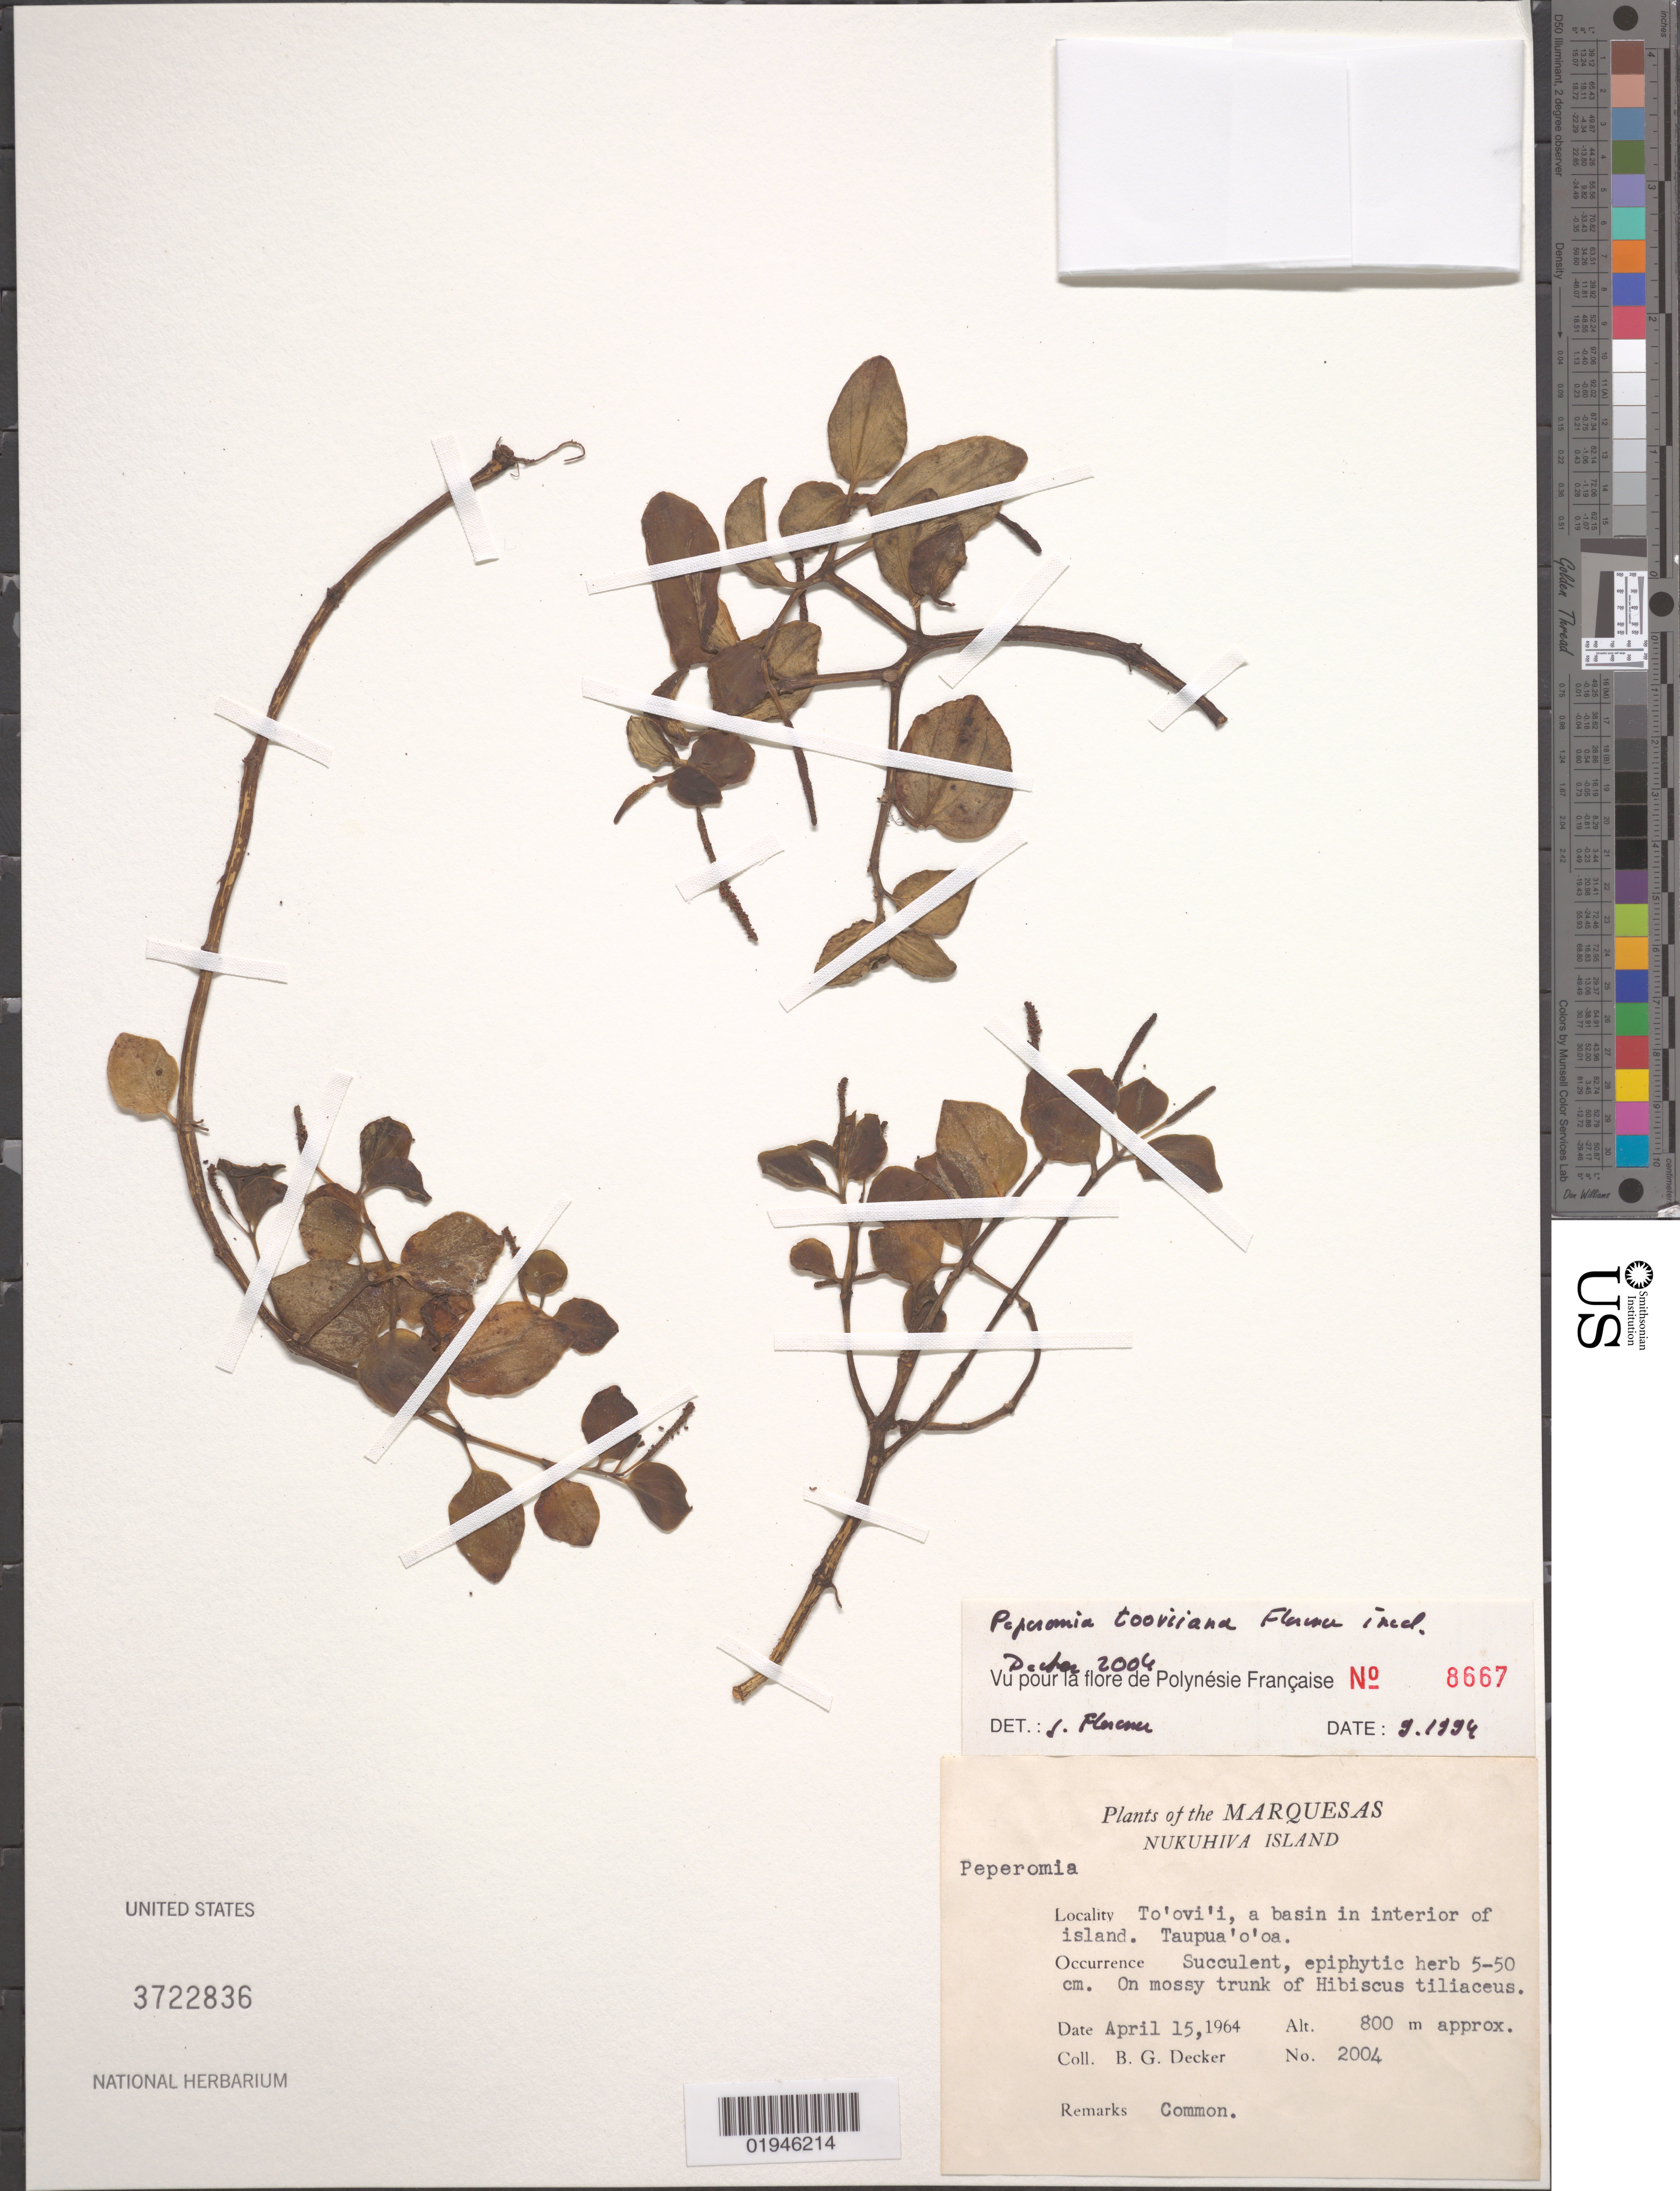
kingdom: Plantae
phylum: Tracheophyta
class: Magnoliopsida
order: Piperales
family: Piperaceae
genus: Peperomia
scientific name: Peperomia tooviiana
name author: J. Florence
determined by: Florence, J.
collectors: B. G. Decker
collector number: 2004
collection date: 1964-04-14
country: French Polynesia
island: Nuku Hiva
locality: To'ovi'i, a basin in interior of island, Taupua'o'oa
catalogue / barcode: US 3722836